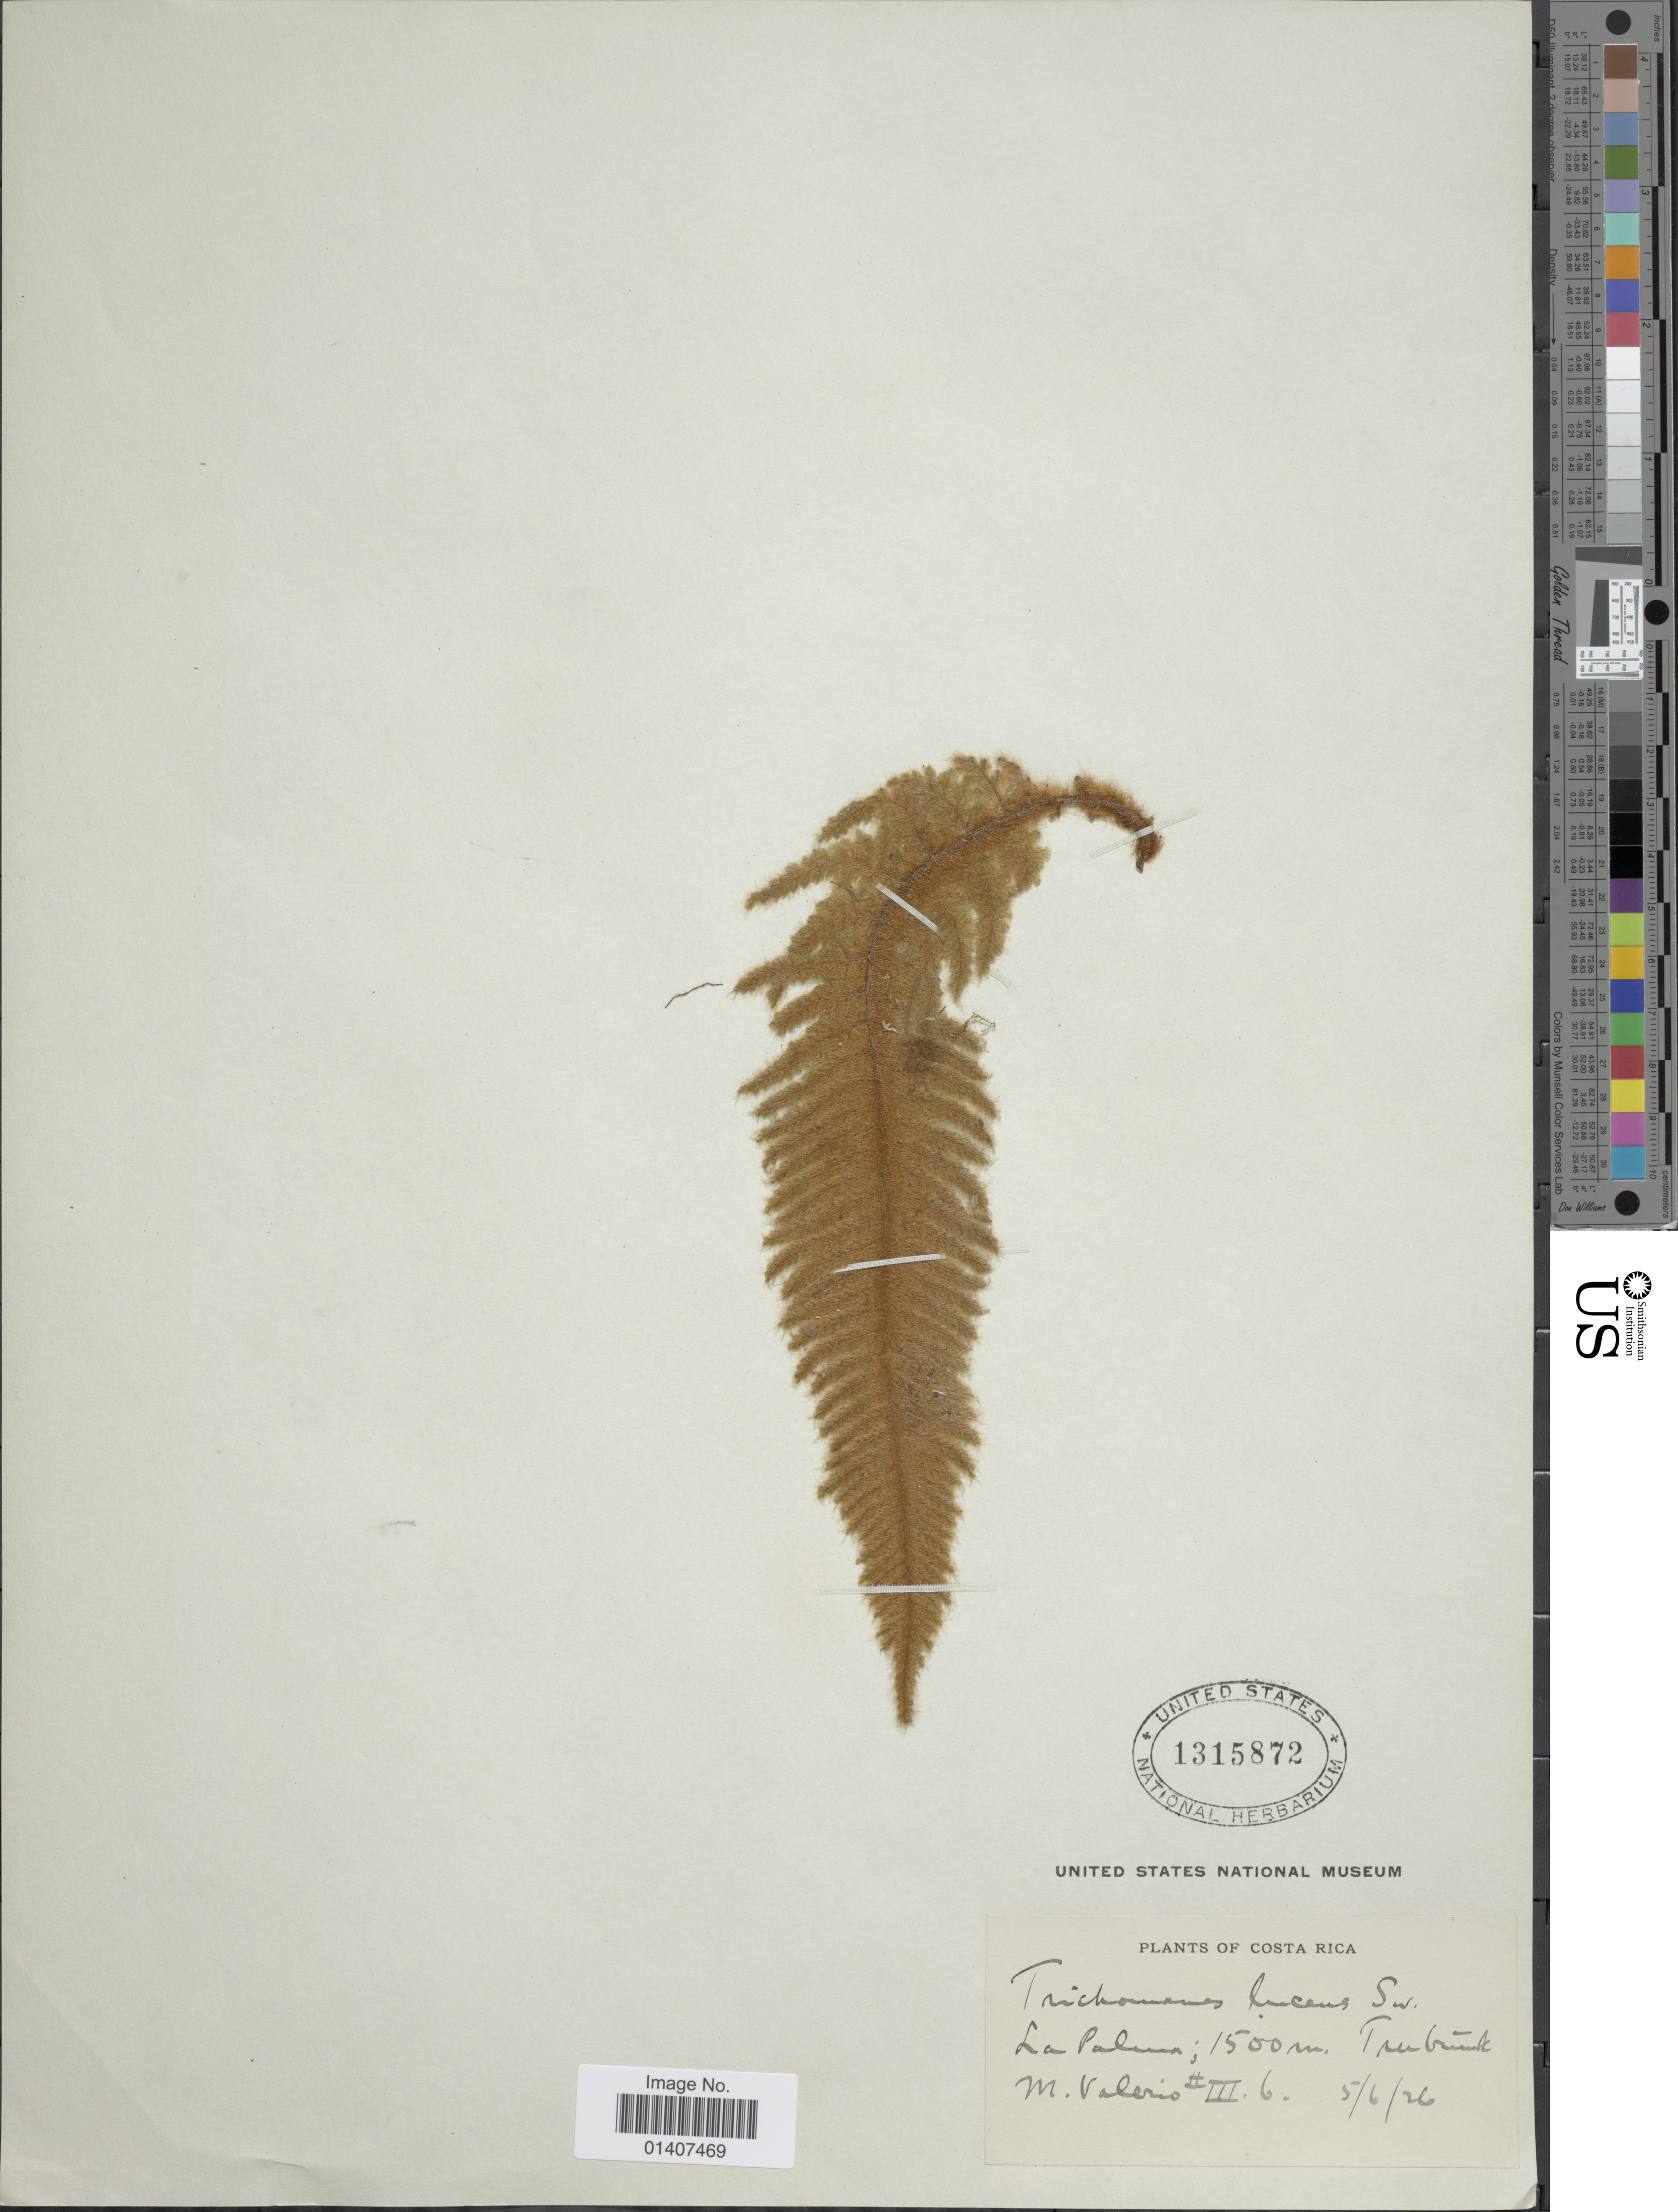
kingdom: Plantae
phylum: Tracheophyta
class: Polypodiopsida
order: Hymenophyllales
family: Hymenophyllaceae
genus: Trichomanes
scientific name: Trichomanes lucens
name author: Sw.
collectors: M. Valerio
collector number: III6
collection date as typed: Transcribed d/m/y: 5/6/26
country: Costa Rica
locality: La Palma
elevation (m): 1500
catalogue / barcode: US 1315872